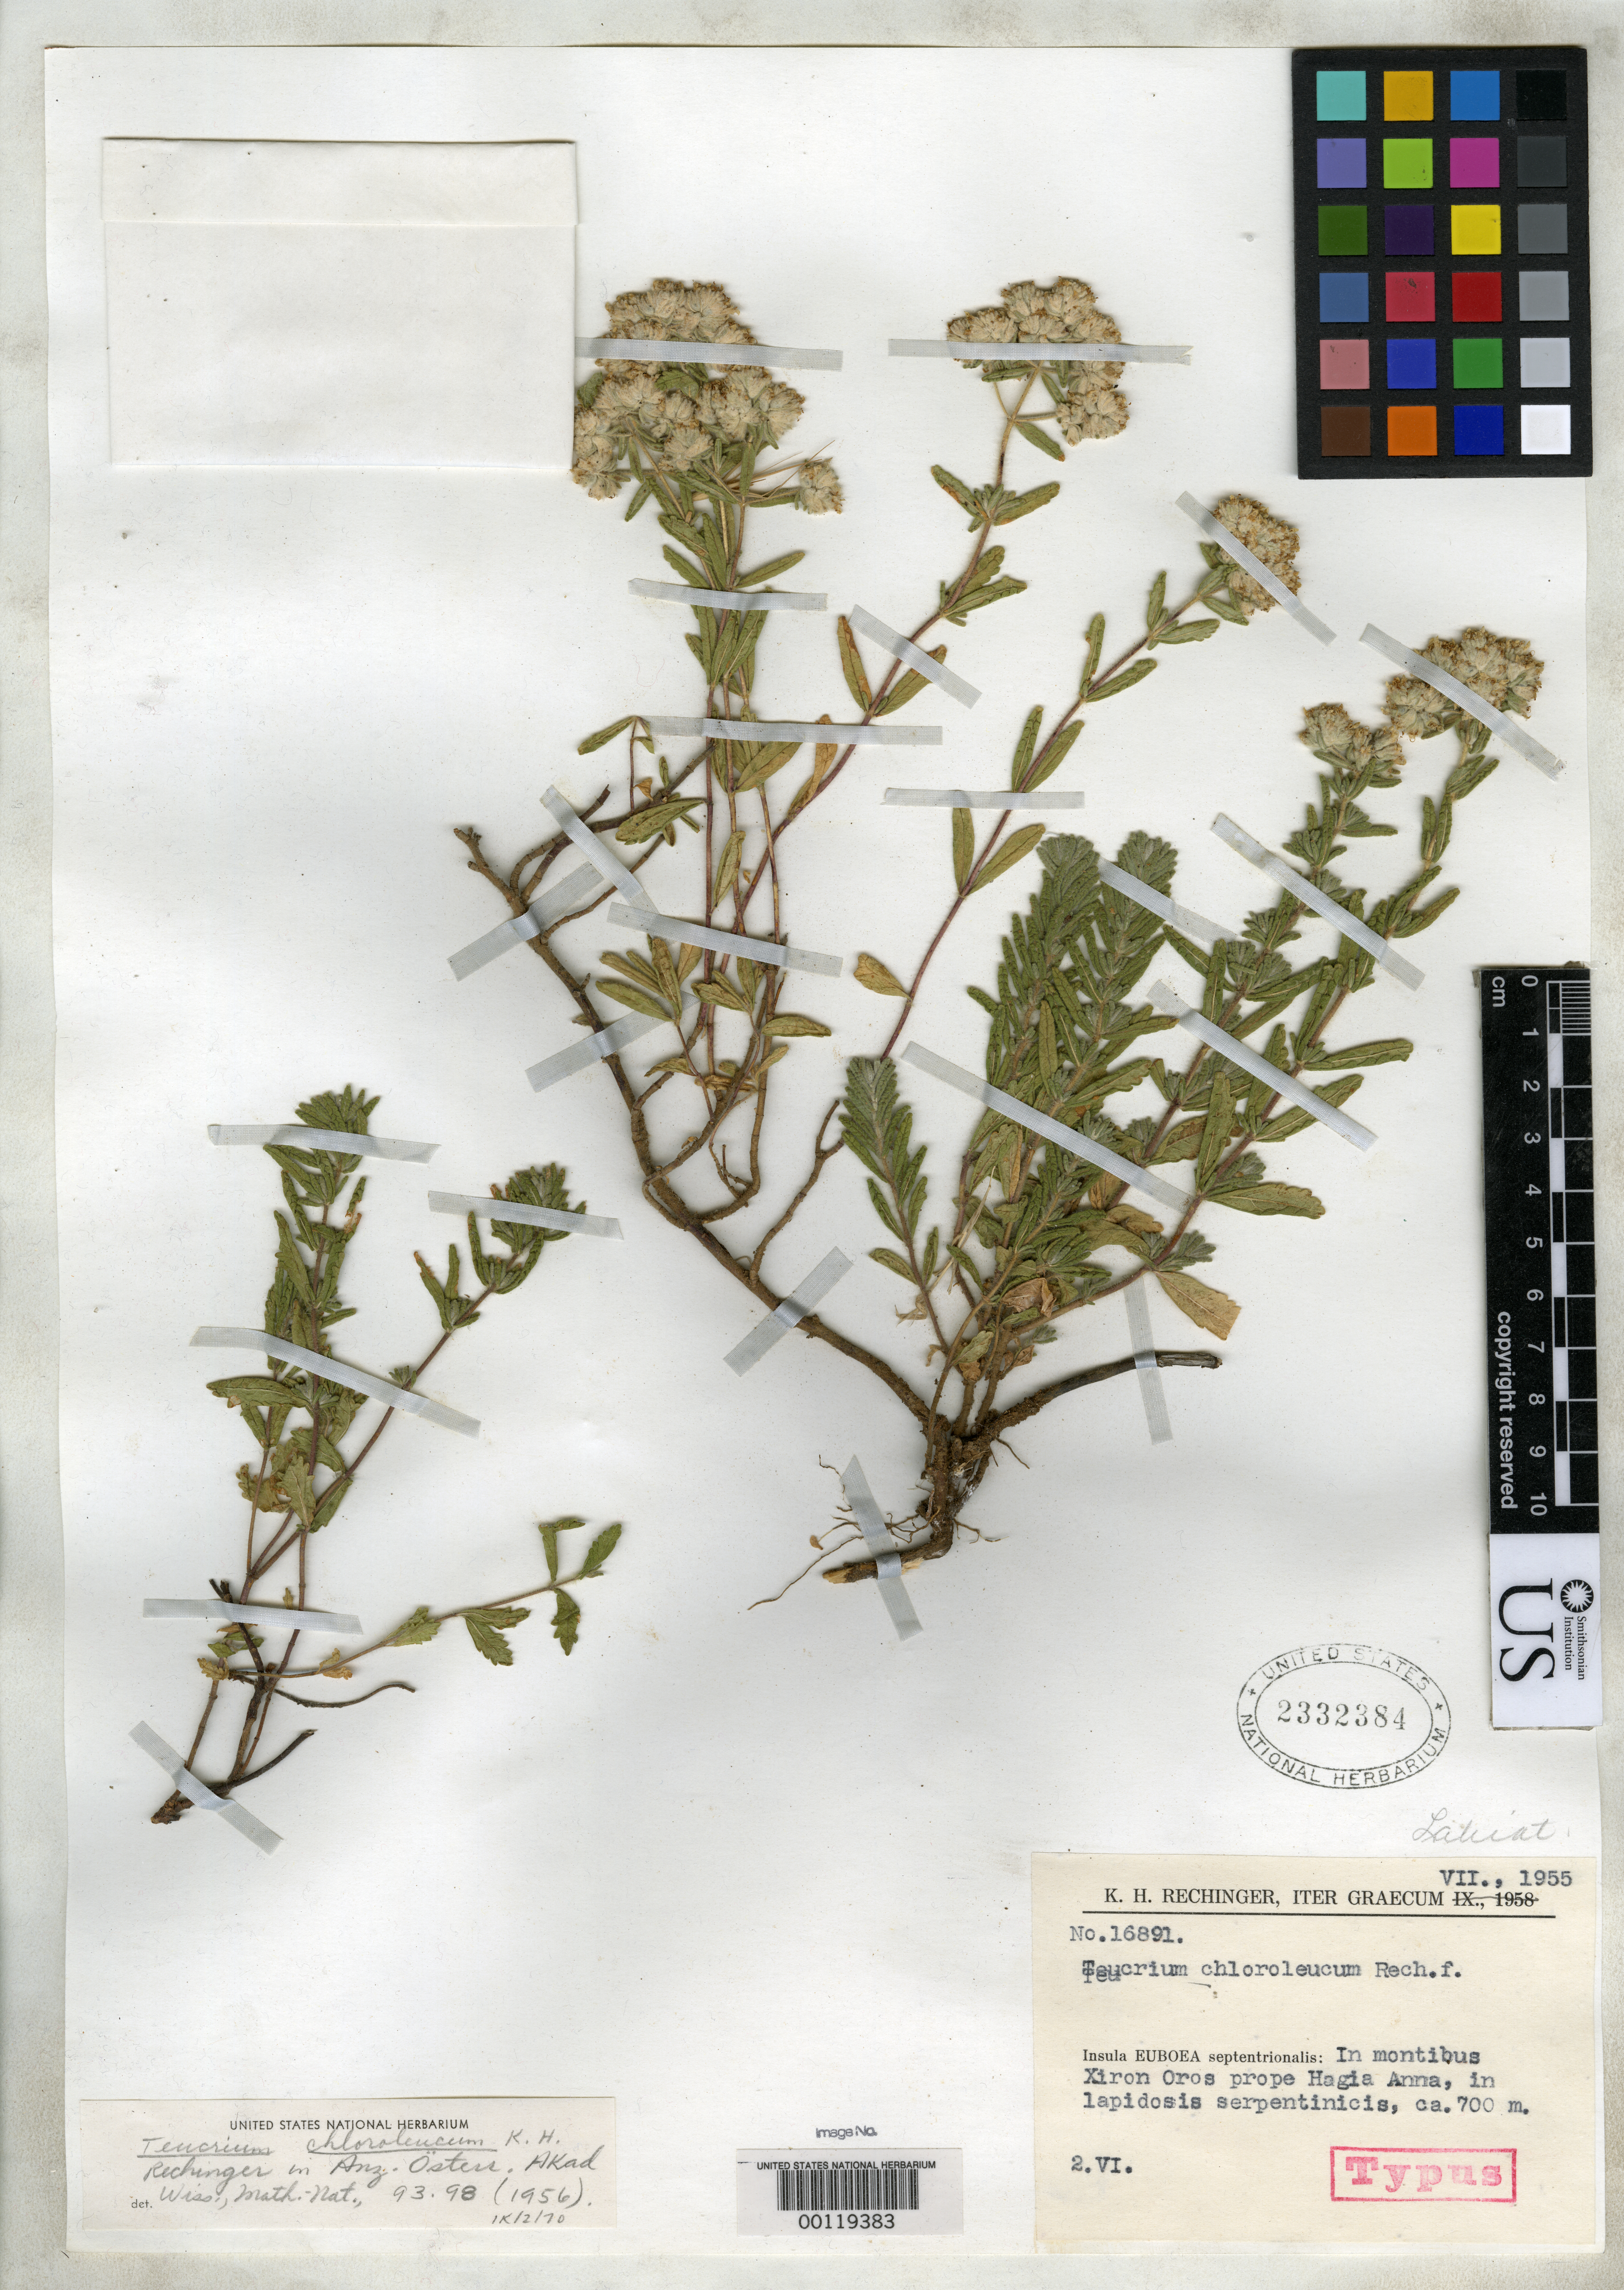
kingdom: Plantae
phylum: Tracheophyta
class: Magnoliopsida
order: Lamiales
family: Lamiaceae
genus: Teucrium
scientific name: Teucrium chloroleucum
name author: Rech. f.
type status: Isotype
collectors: K. H. Rechinger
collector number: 16891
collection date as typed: Jul 1955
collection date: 1955-07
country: Greece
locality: In montibus Xironoros prope Hagia Anna.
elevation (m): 700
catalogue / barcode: US 2332384